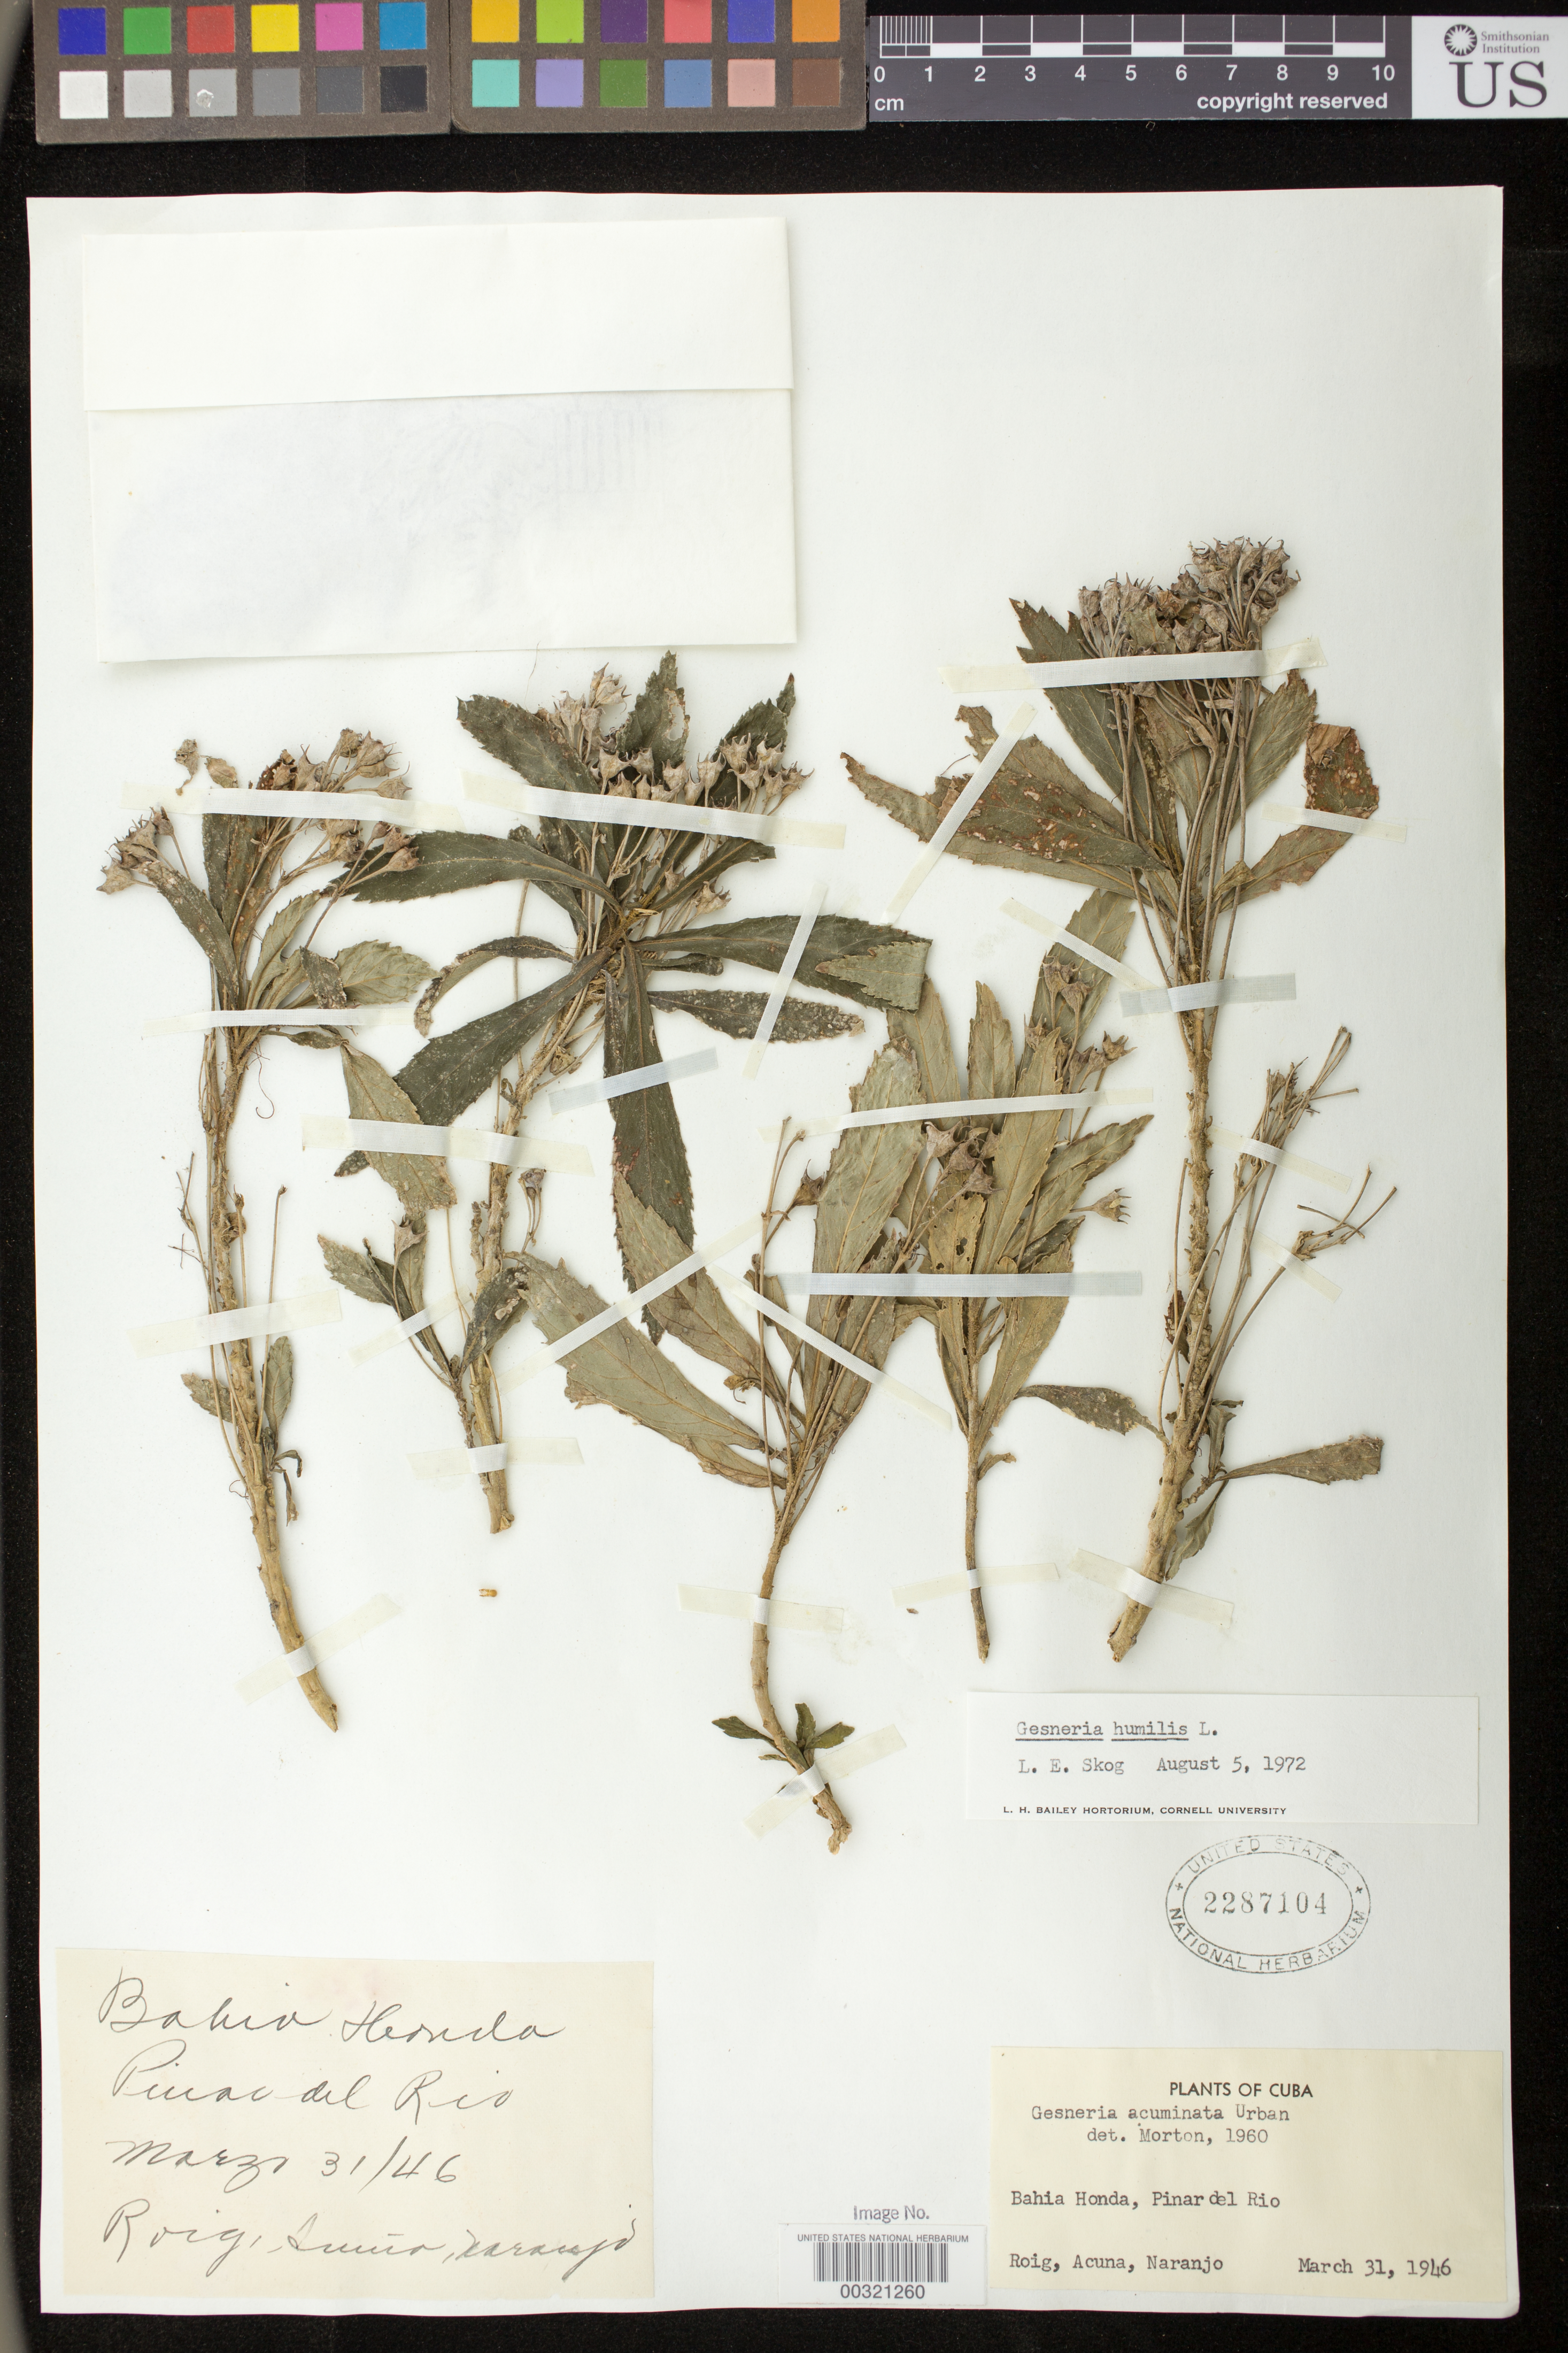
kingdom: Plantae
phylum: Tracheophyta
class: Magnoliopsida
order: Lamiales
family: Gesneriaceae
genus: Gesneria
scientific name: Gesneria humilis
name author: L.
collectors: J. Roig, J. Acuña & C. Naranjo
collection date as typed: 31 Mar 1946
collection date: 1946-03-31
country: Cuba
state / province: Pinar del Rio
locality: Bahia Honda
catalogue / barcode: US 2287104